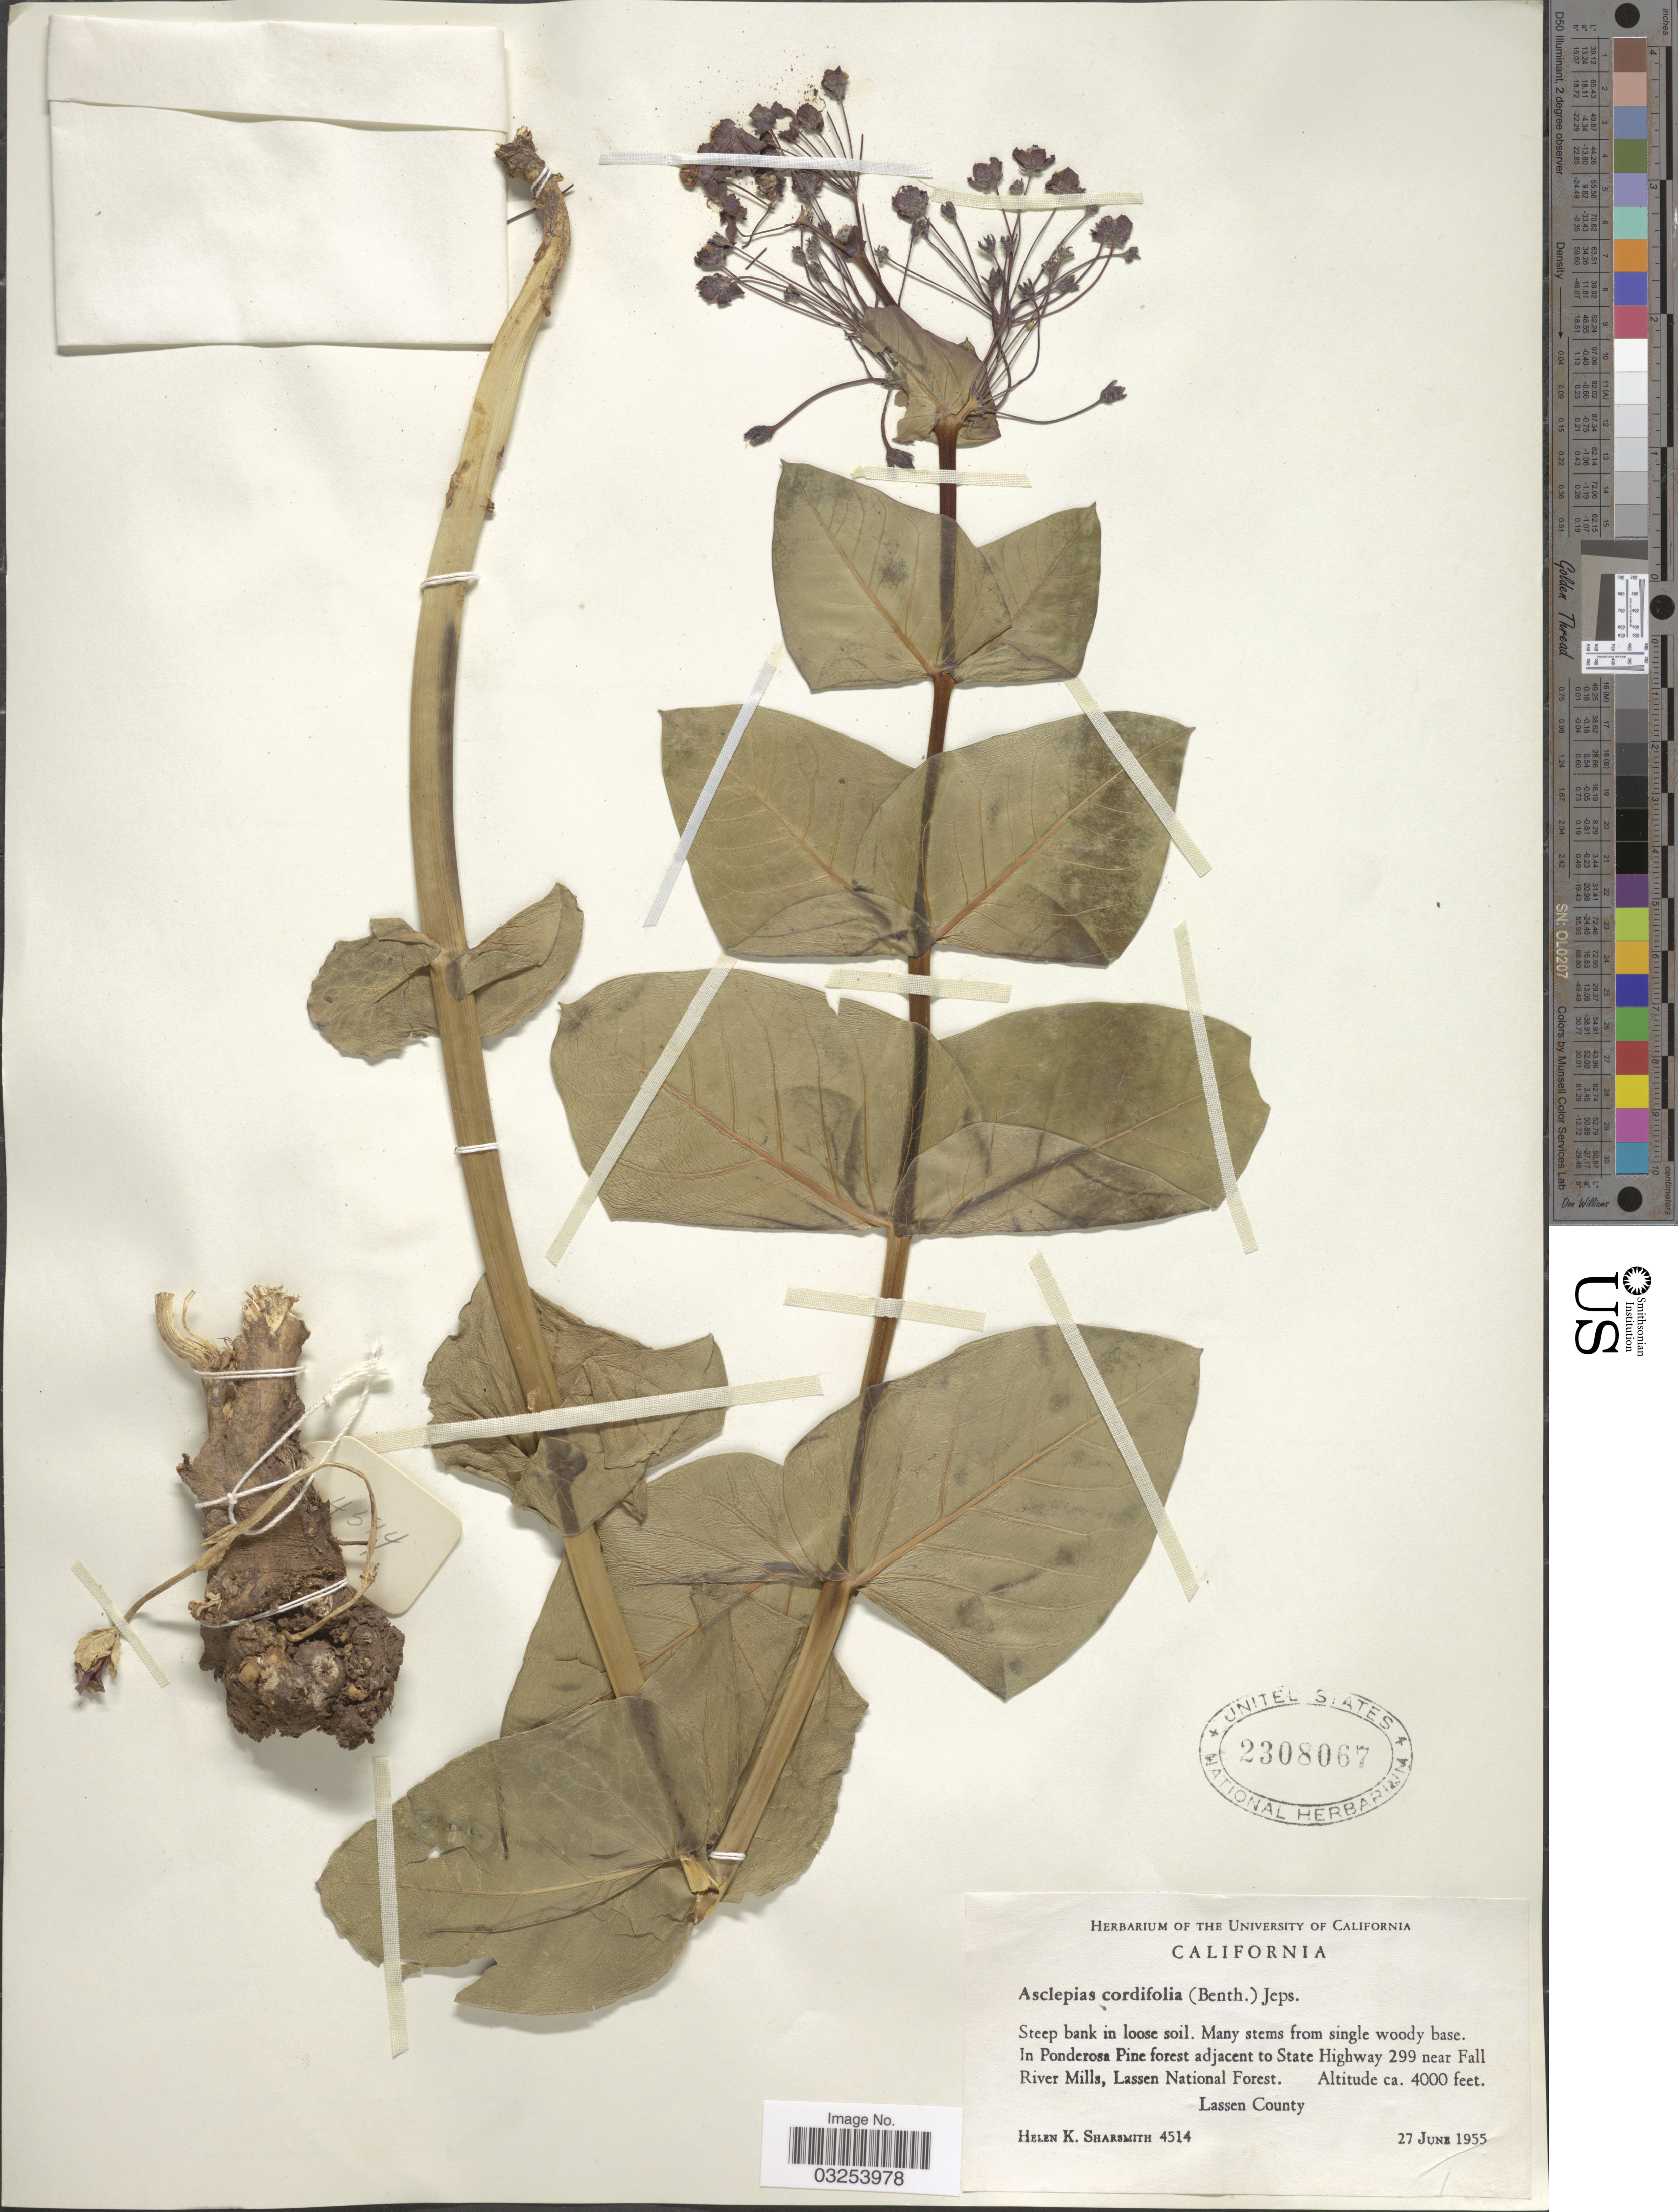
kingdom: Plantae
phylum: Tracheophyta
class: Magnoliopsida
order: Gentianales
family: Apocynaceae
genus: Asclepias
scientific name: Asclepias cordifolia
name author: (Benth.) Jeps.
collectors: H. Sharsmith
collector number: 4514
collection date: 1955-06-27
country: United States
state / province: California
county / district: Lassen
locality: Adjacent to State Highway 299 near Fall River Mills, Lassen National Forest. Lassen County.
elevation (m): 1219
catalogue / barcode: US 2308067